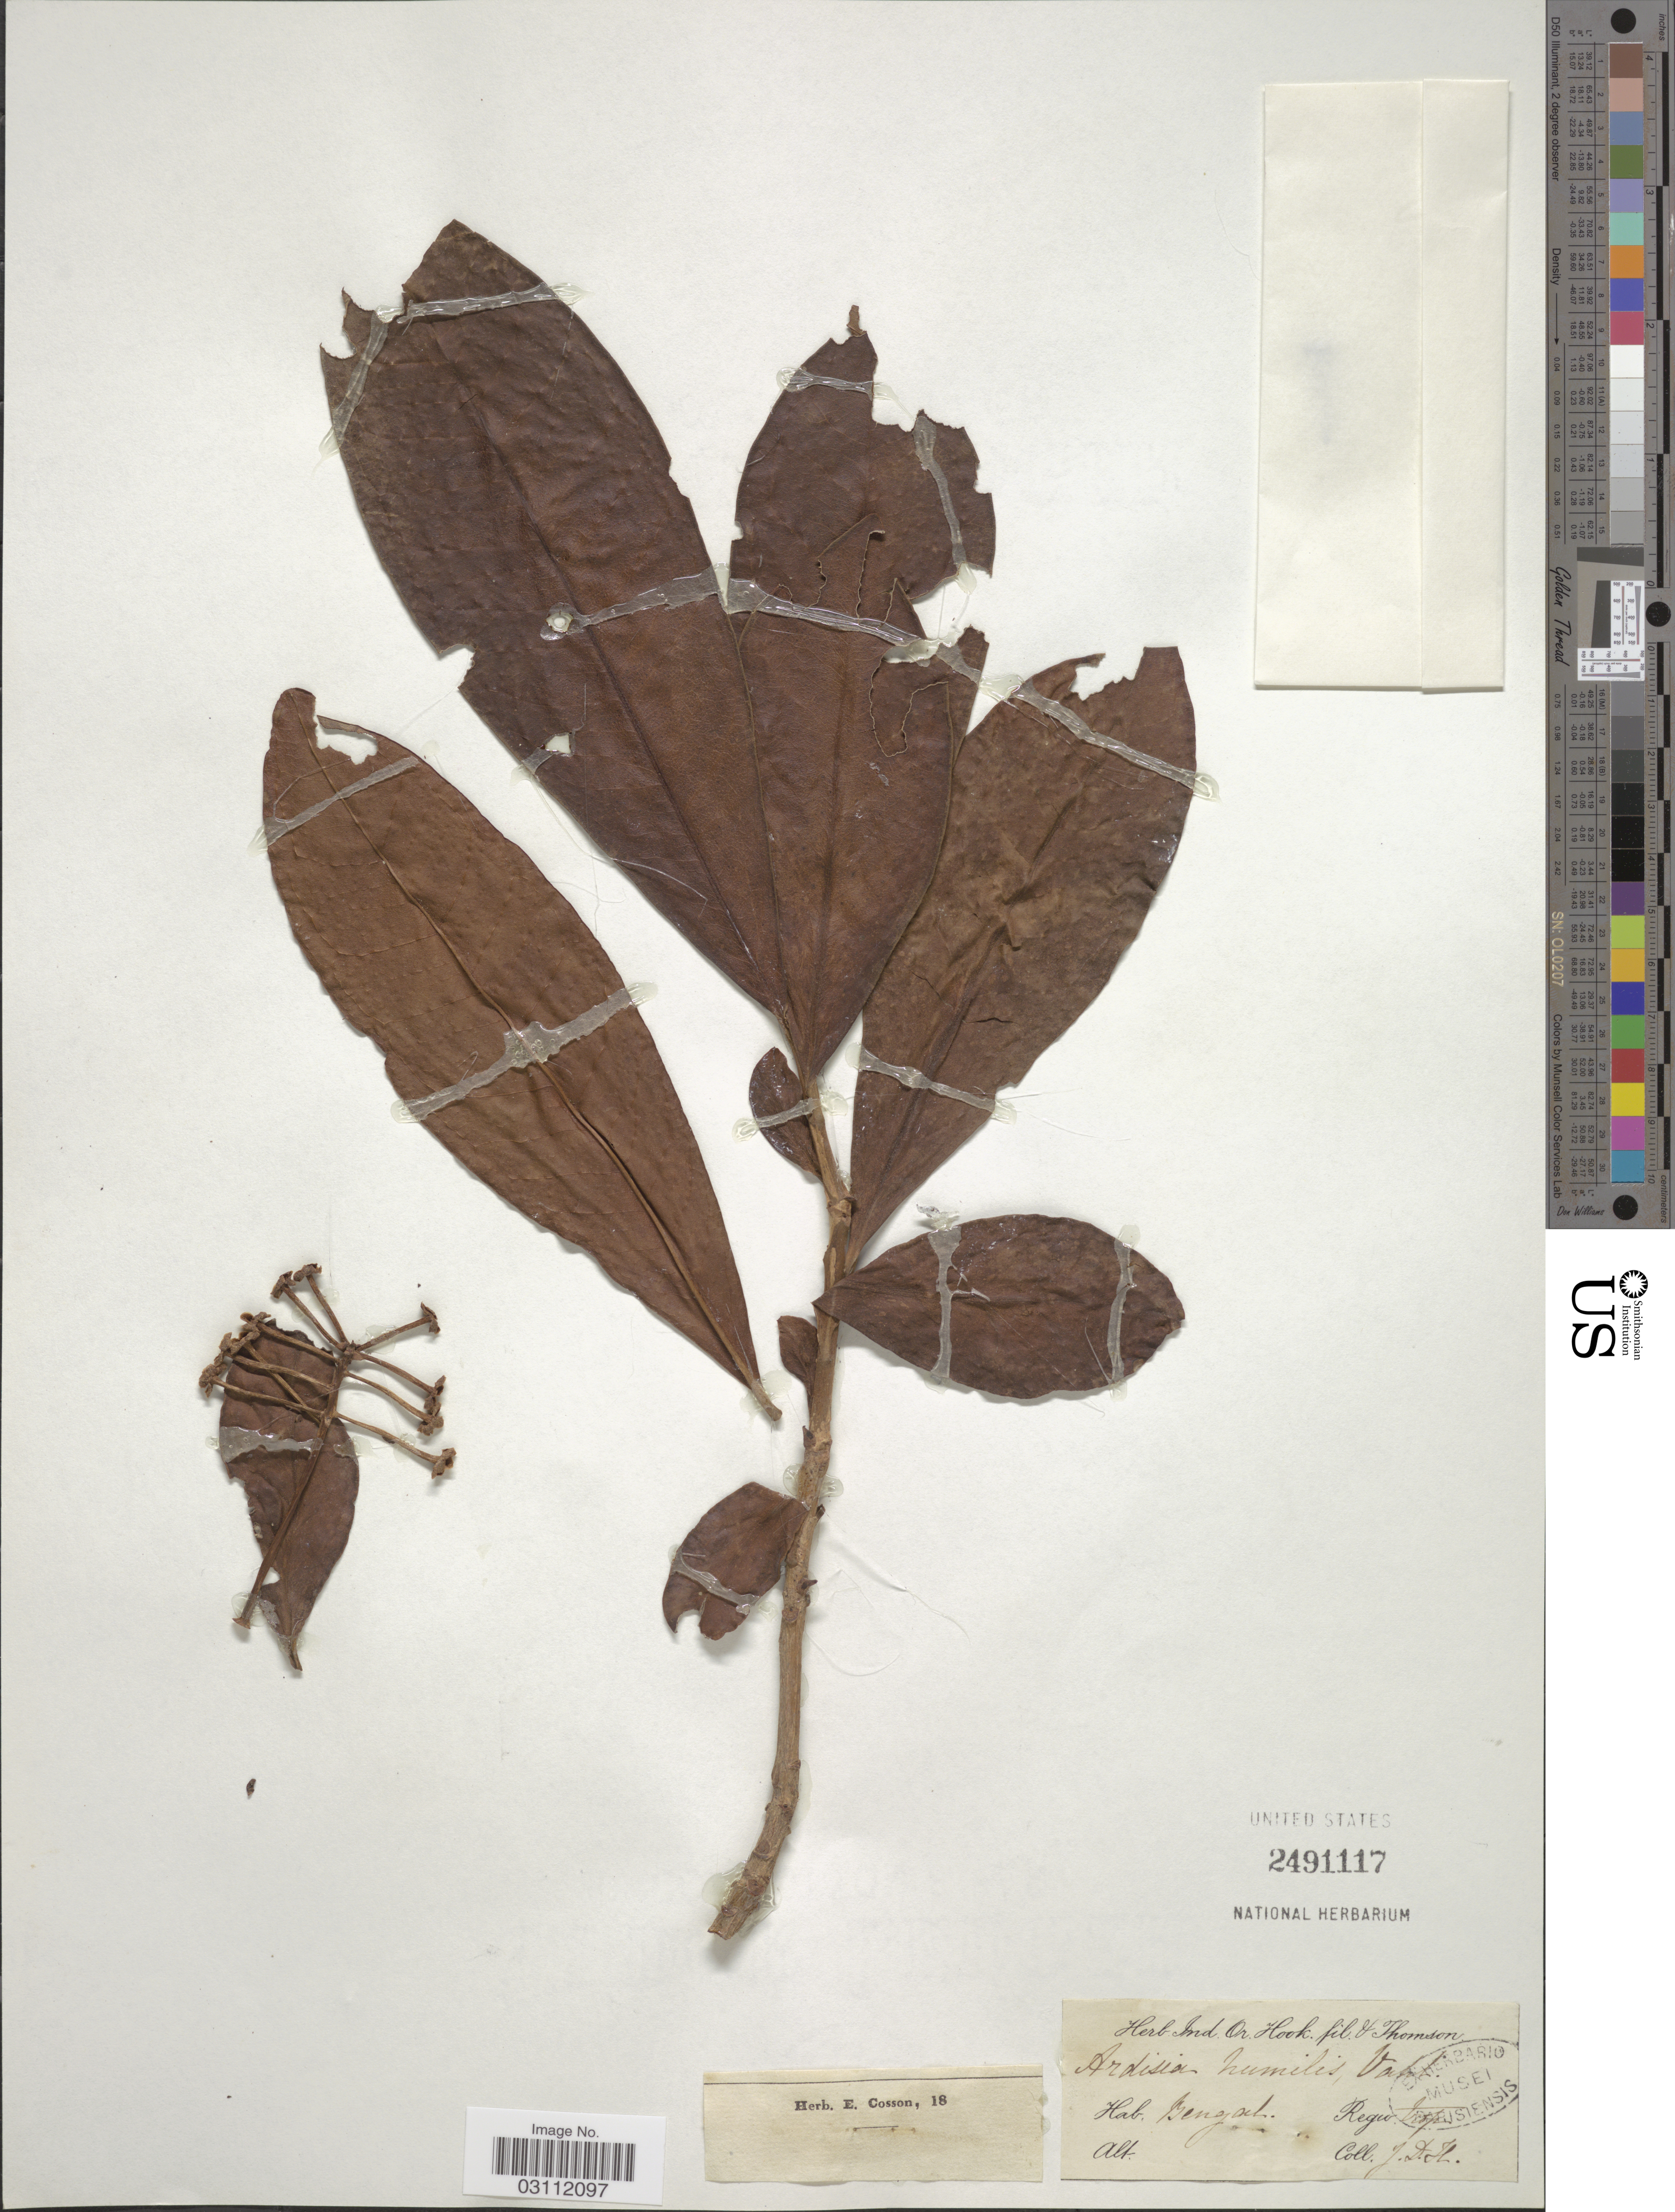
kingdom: Plantae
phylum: Tracheophyta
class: Magnoliopsida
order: Ericales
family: Primulaceae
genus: Ardisia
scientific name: Ardisia solanacea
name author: Roxb.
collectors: J. D. Hooker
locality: Bengal, Regio. trop.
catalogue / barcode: US 2491117